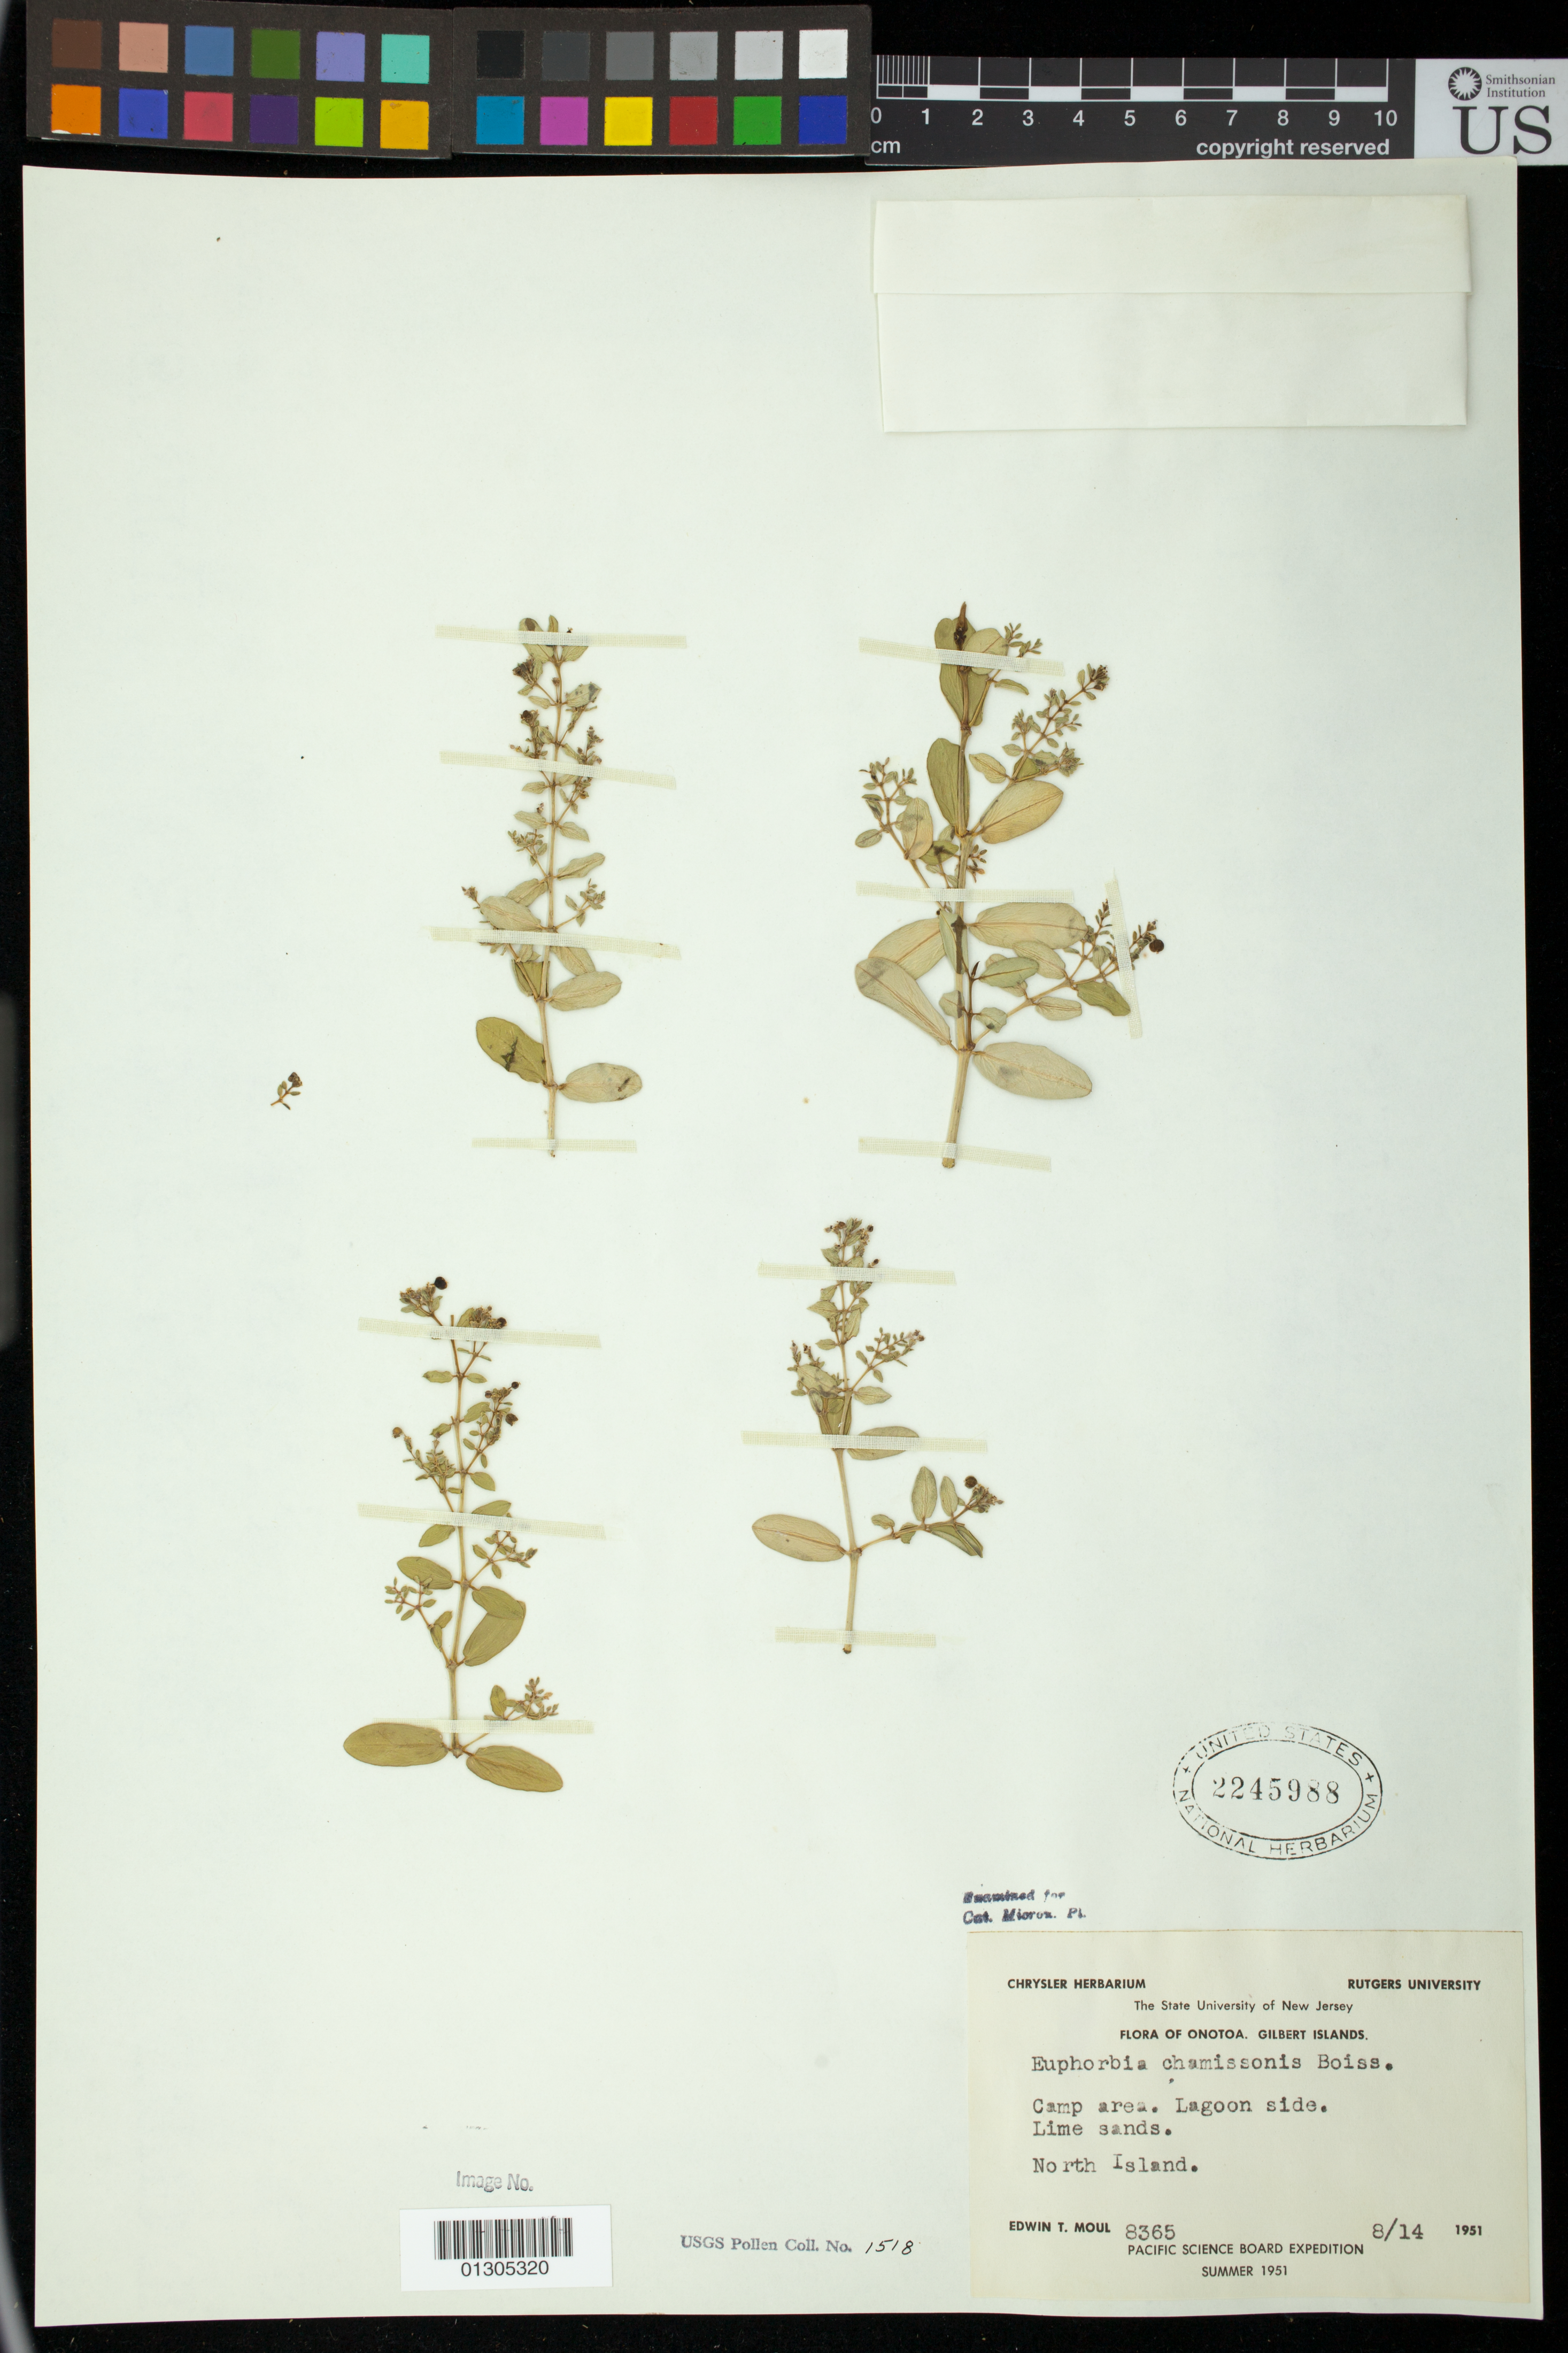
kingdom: Plantae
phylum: Tracheophyta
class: Magnoliopsida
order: Malpighiales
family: Euphorbiaceae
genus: Euphorbia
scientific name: Euphorbia chamissonis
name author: (Klotzsch ex Klotzsch & Garcke) Boiss.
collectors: E. T. Moul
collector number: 8365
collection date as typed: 8/14 1951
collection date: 1951-08-14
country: Kiribati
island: Gilbert Is.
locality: Flora of Onotoa, Gilbert Islands, North Island, Camp area. Lagoon side. Lime sands.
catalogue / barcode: US 2245988